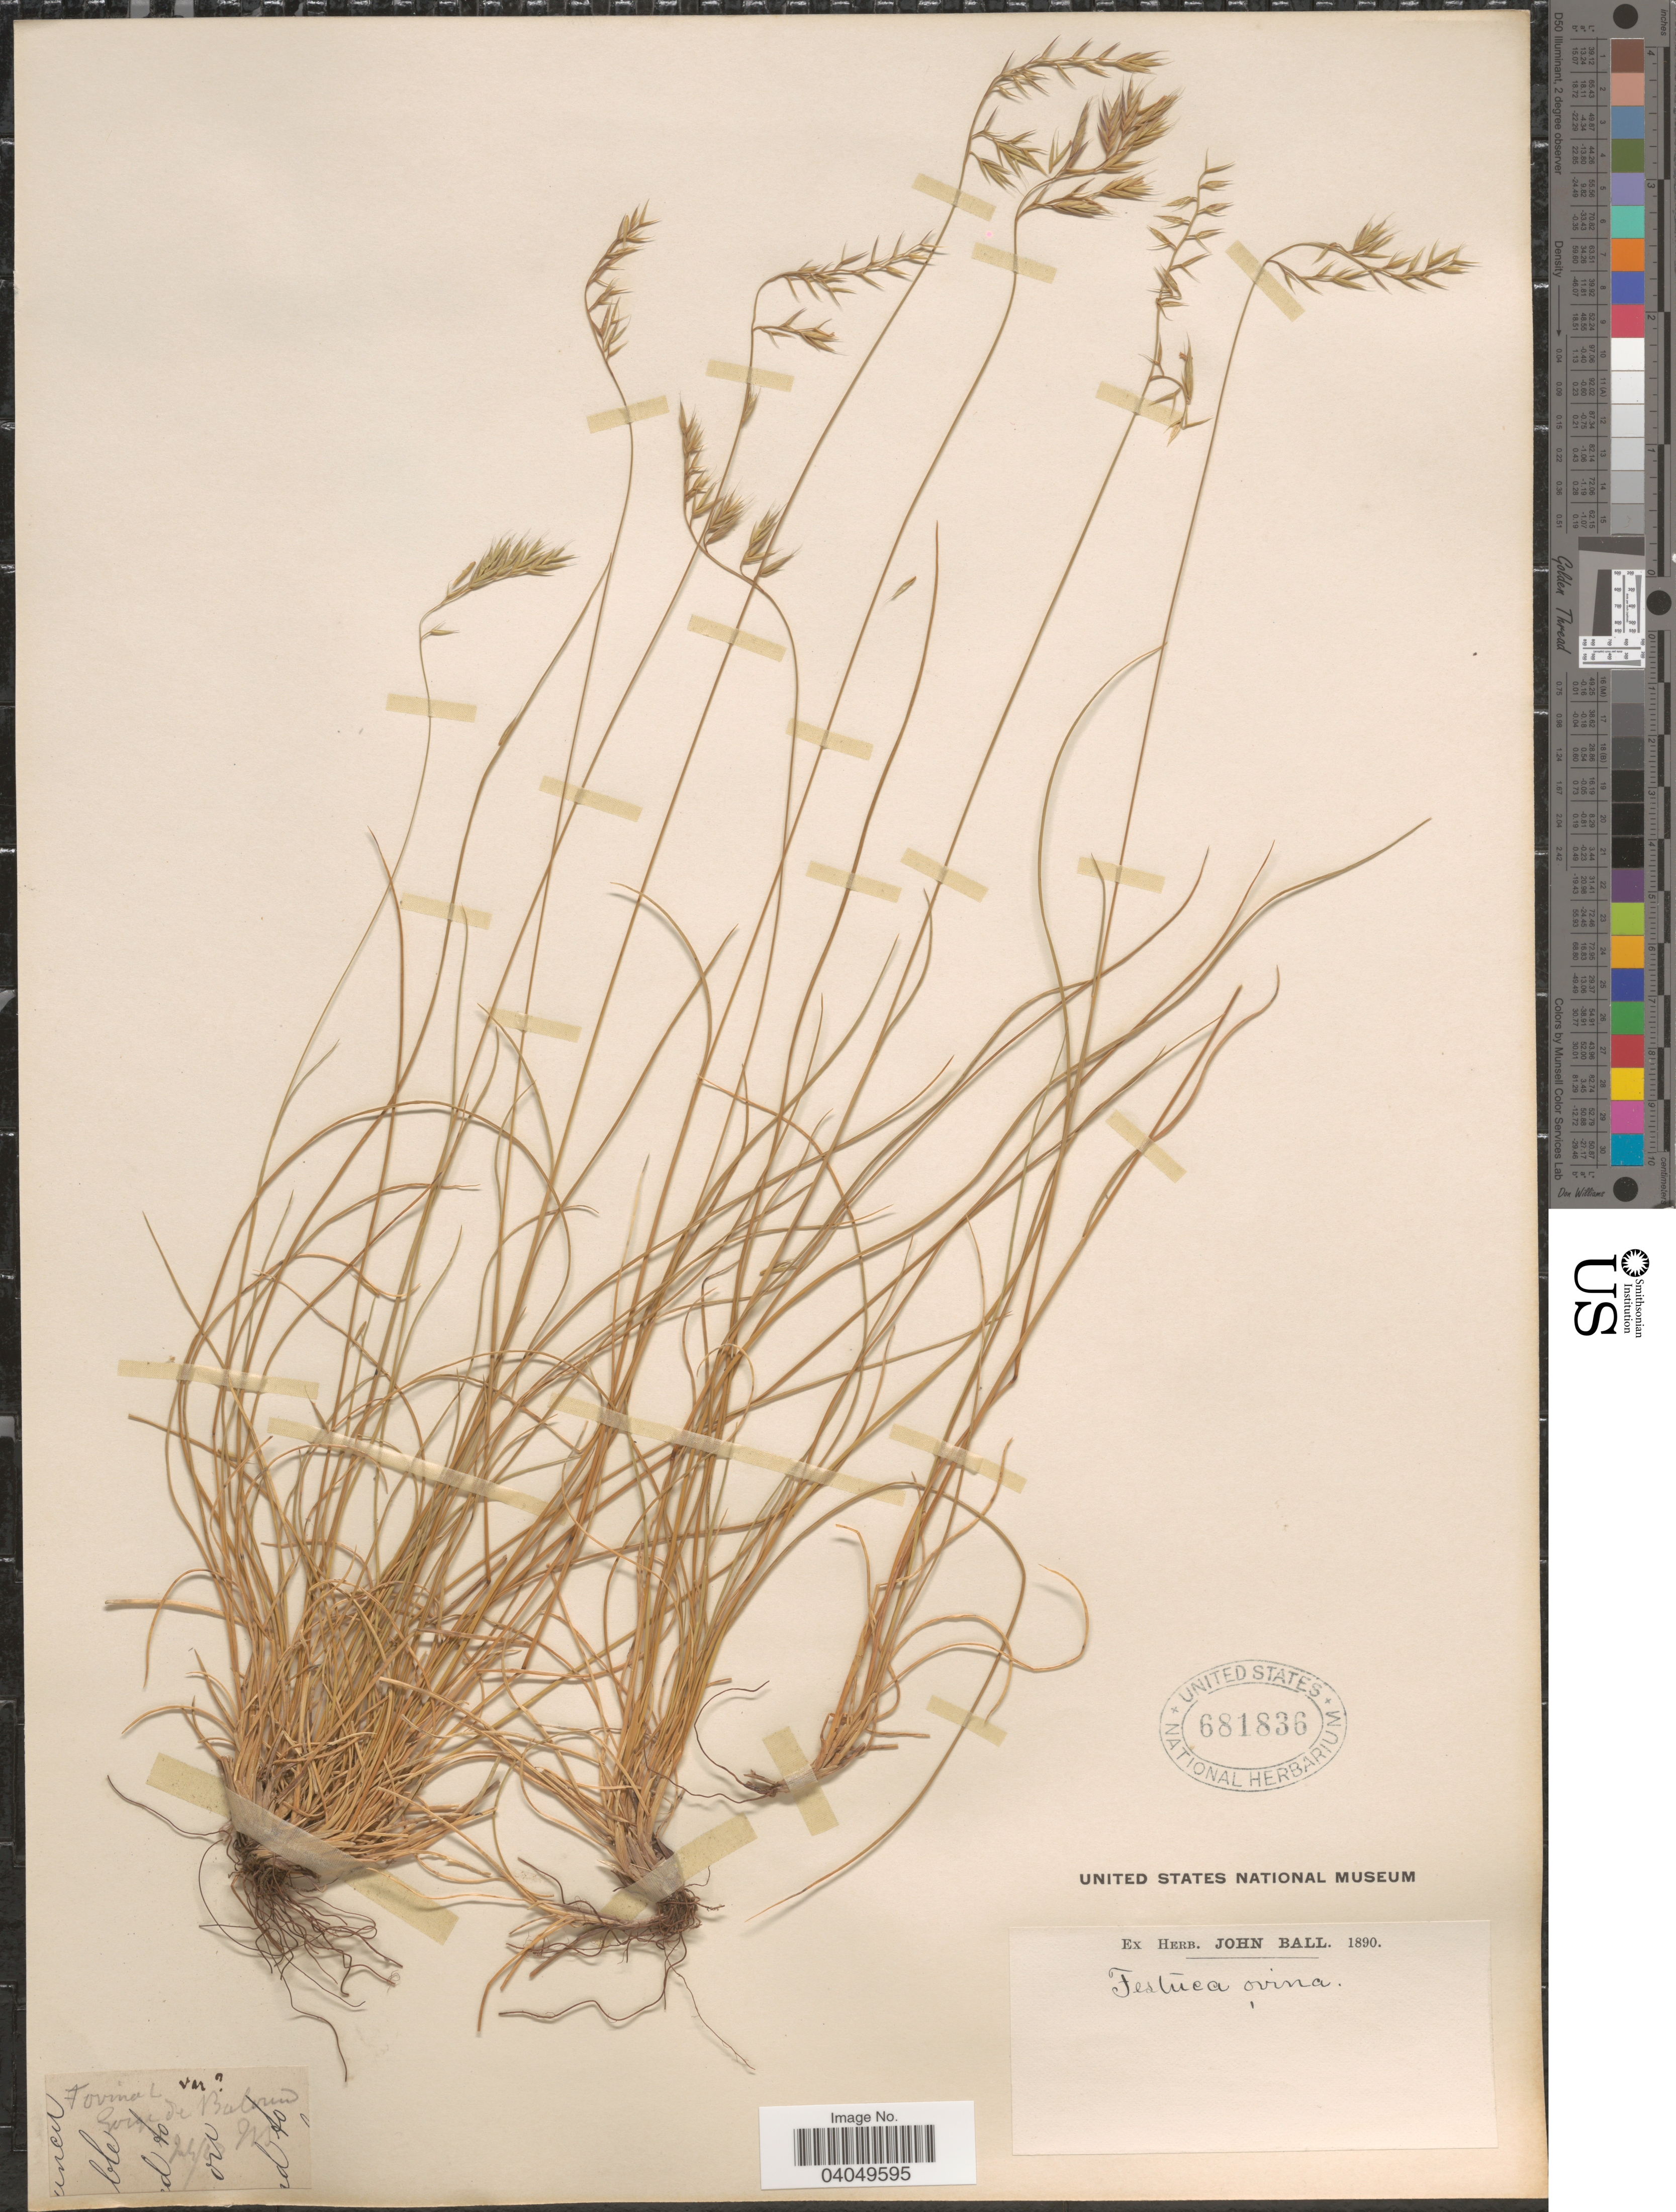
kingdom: Plantae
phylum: Tracheophyta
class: Liliopsida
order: Poales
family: Poaceae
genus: Festuca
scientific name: Festuca ovina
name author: L.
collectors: ex herb. John Ball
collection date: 1890-07-20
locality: Gorge de Baloun.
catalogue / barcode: US 681836